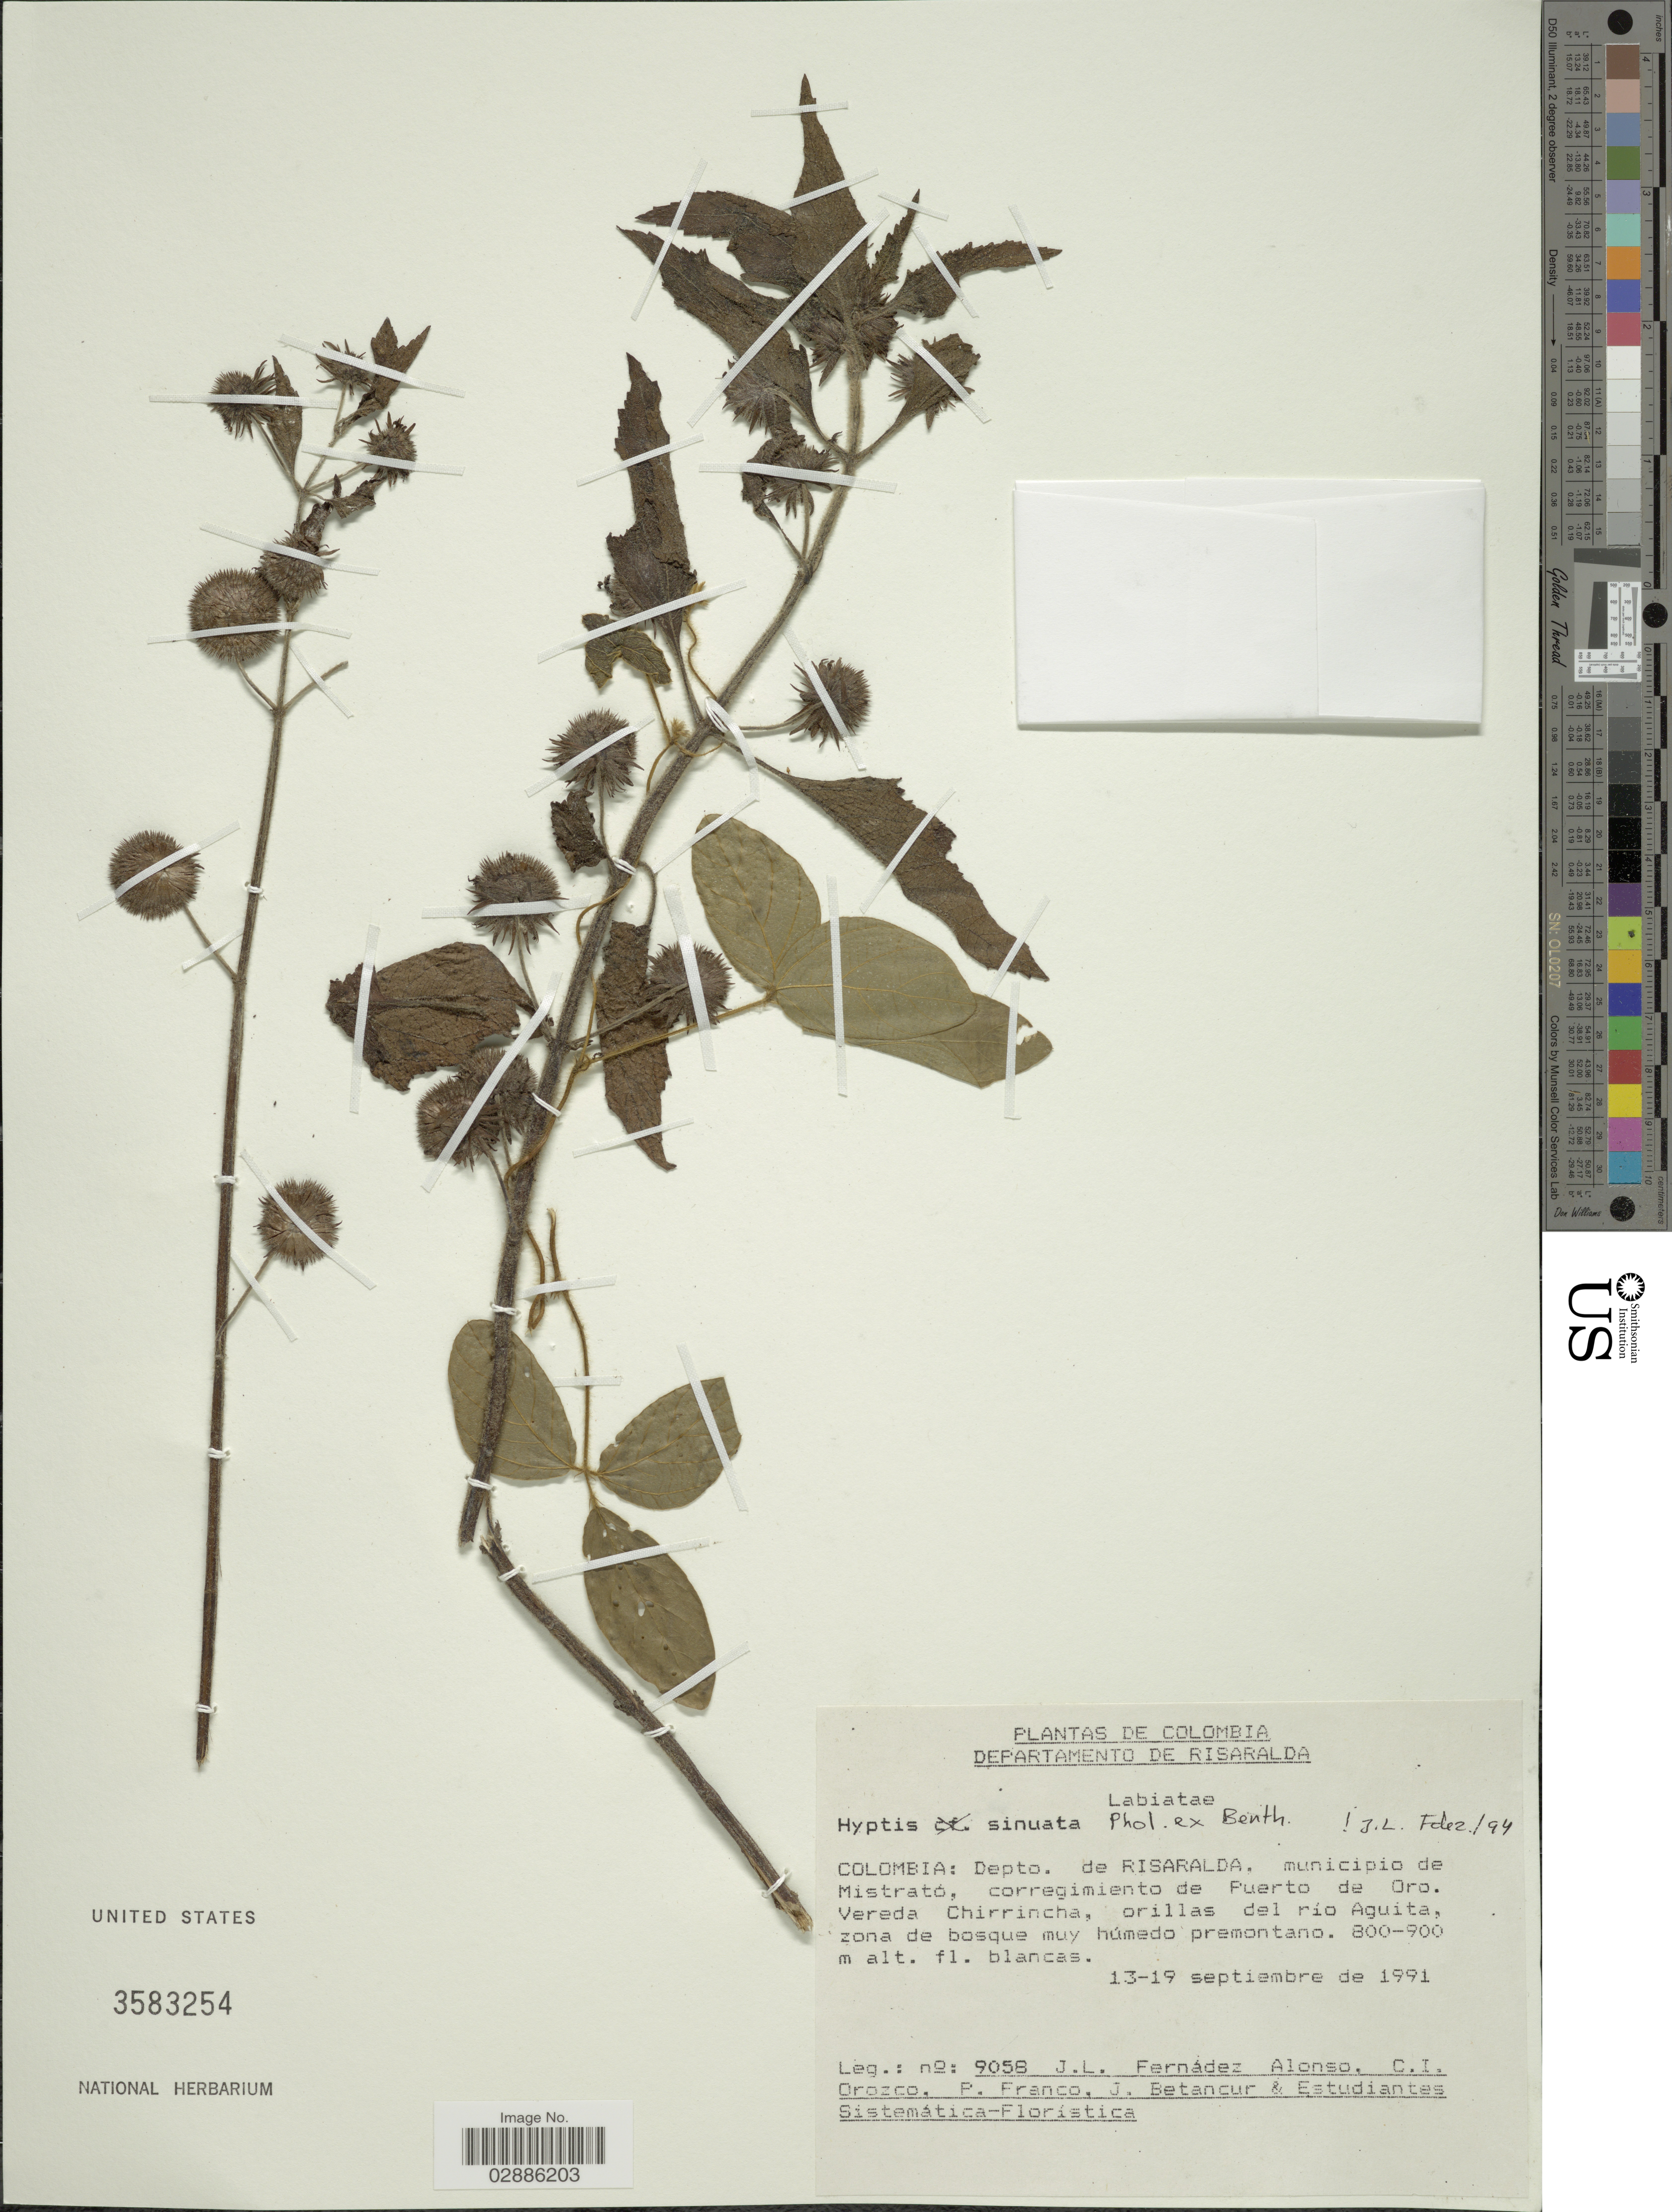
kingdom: Plantae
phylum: Tracheophyta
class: Magnoliopsida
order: Lamiales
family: Lamiaceae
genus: Hyptis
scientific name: Hyptis sinuata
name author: Pohl ex Benth.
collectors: J. L. Fernández-Alonso, C. I. Orozco, P. Franco, J. Betancur & et al.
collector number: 9058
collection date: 1991-09-13/1991-09-19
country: Colombia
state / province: Risaralda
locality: Departamento de Risaralda, municipio de Mistrató, corregimiento de Puerto de Oro. Vereda Chirrincha, orillas del río Aguita.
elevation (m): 800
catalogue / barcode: US 3583254